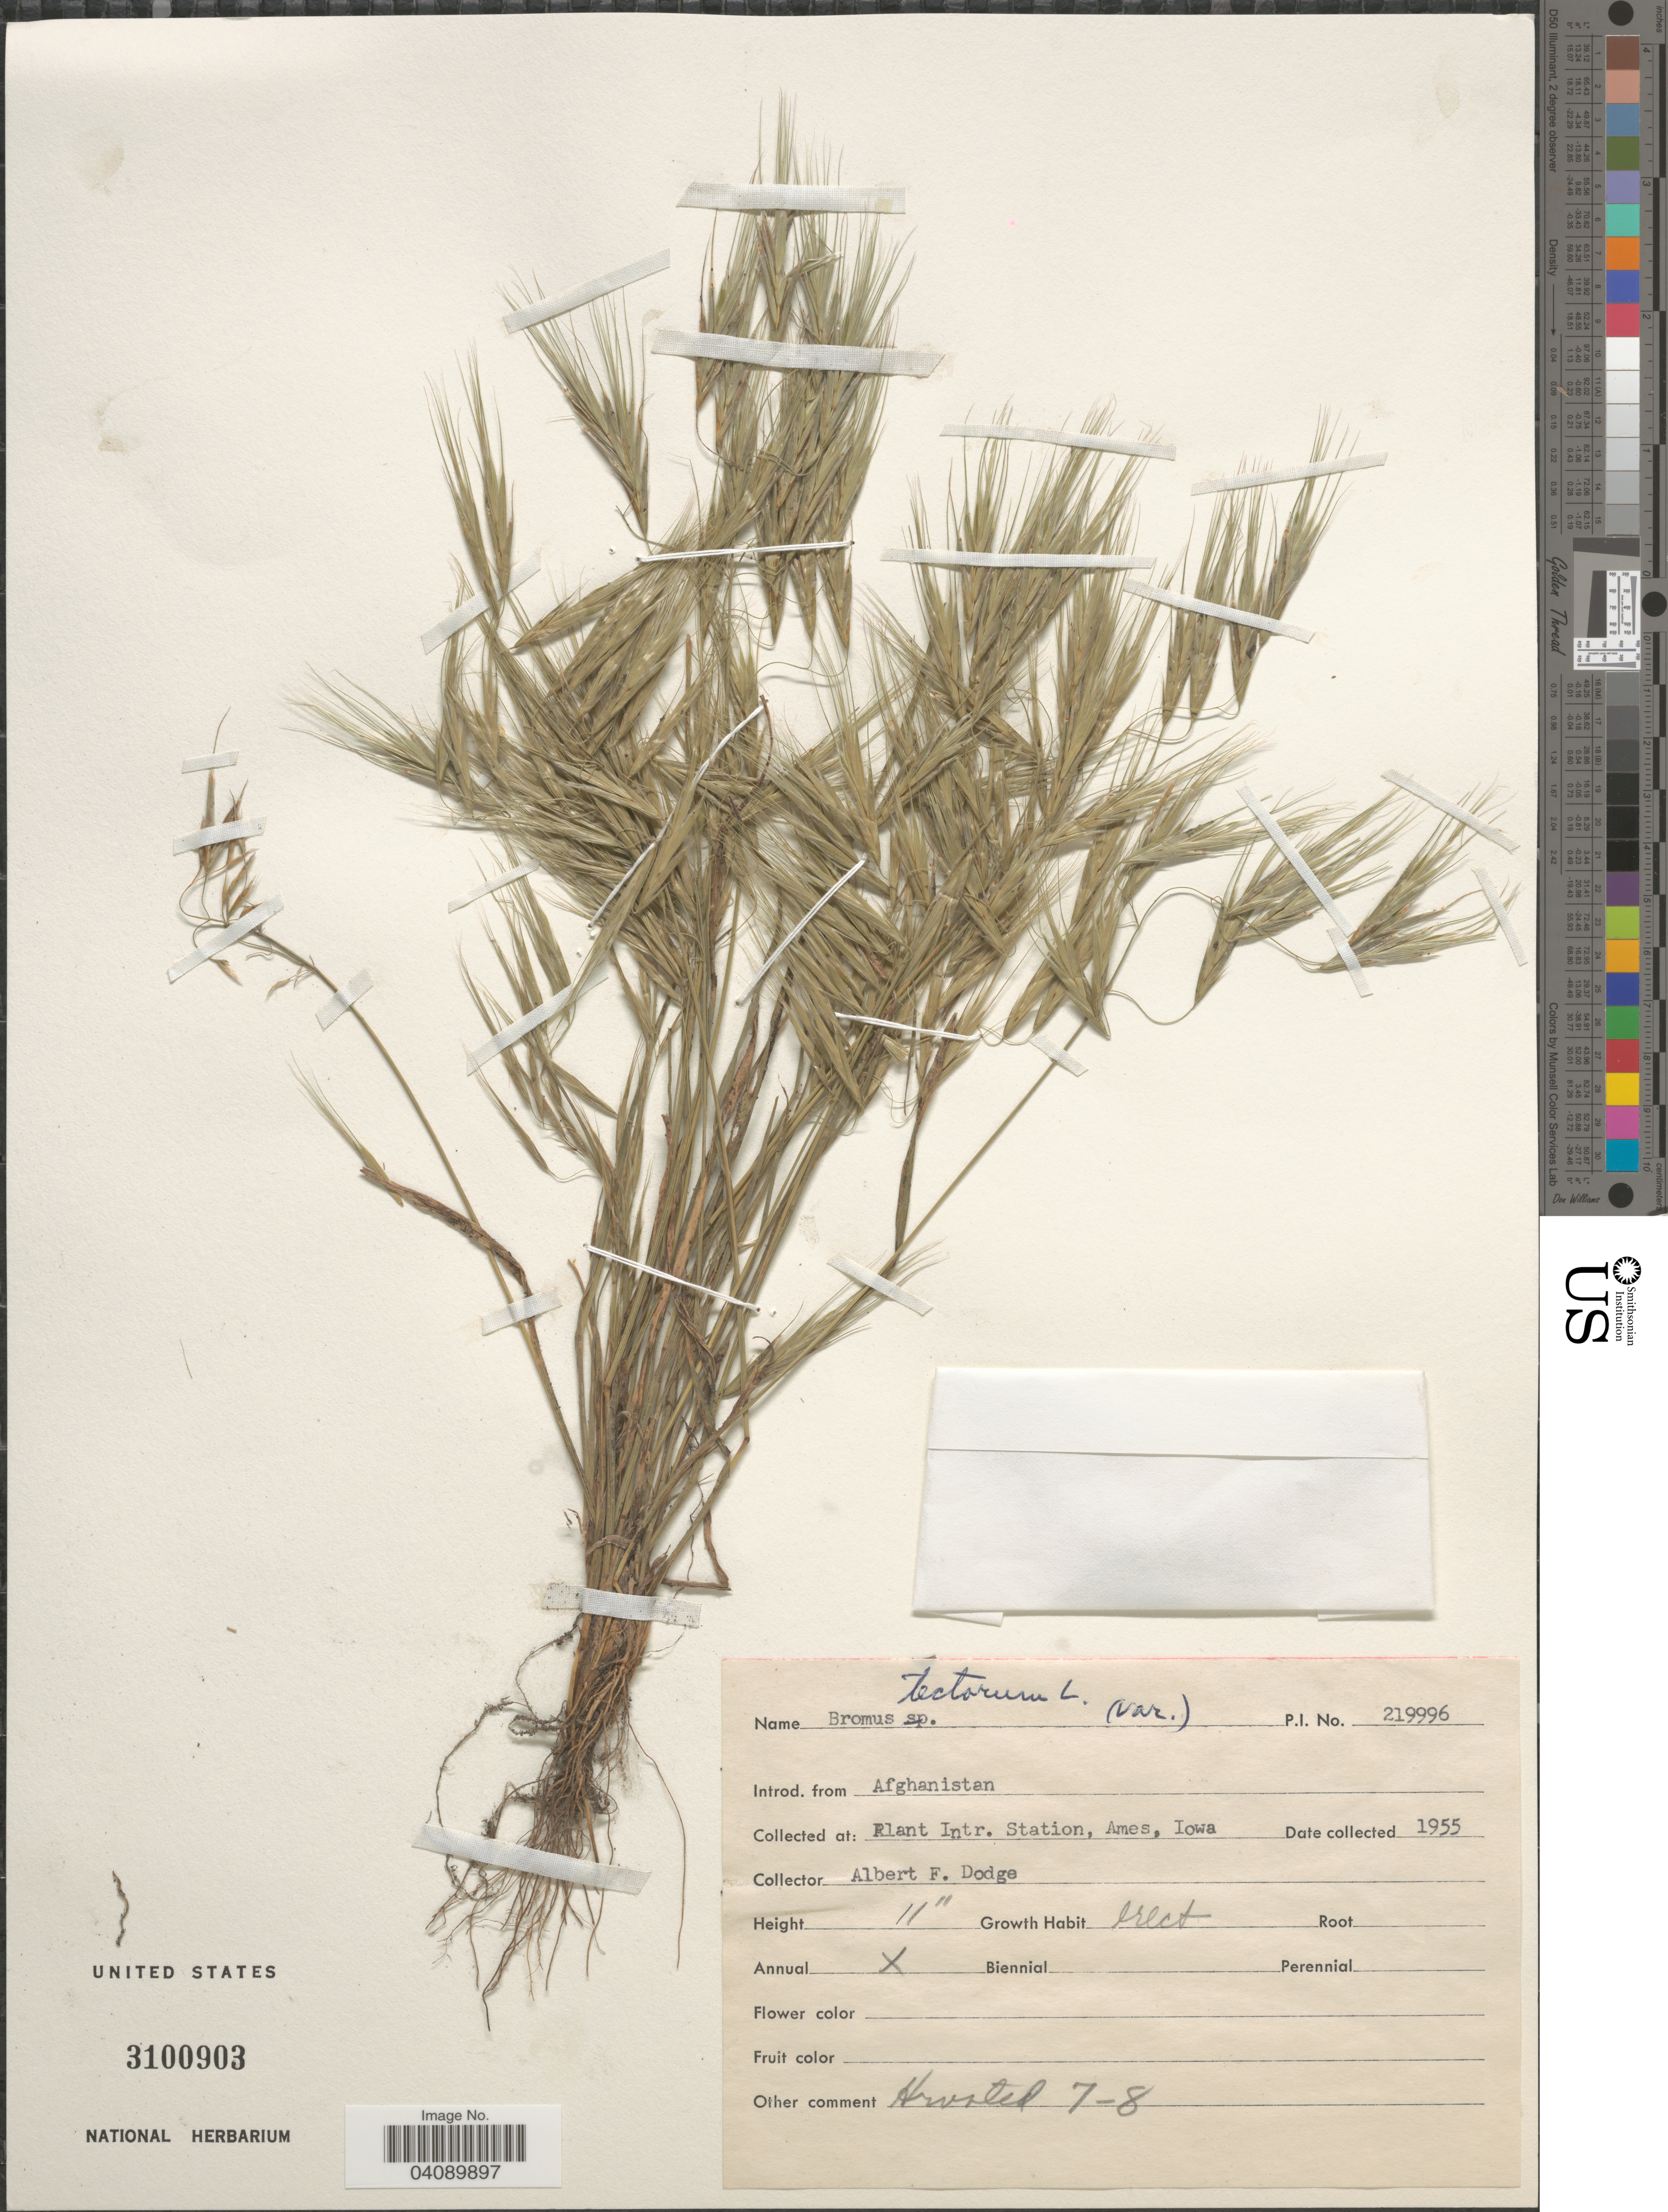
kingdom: Plantae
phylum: Tracheophyta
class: Liliopsida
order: Poales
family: Poaceae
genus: Bromus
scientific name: Bromus tectorum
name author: L.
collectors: A. Dodge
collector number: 219996?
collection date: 1955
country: United States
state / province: Iowa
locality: Plant Intr. Station, Ames.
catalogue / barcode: US 3100903